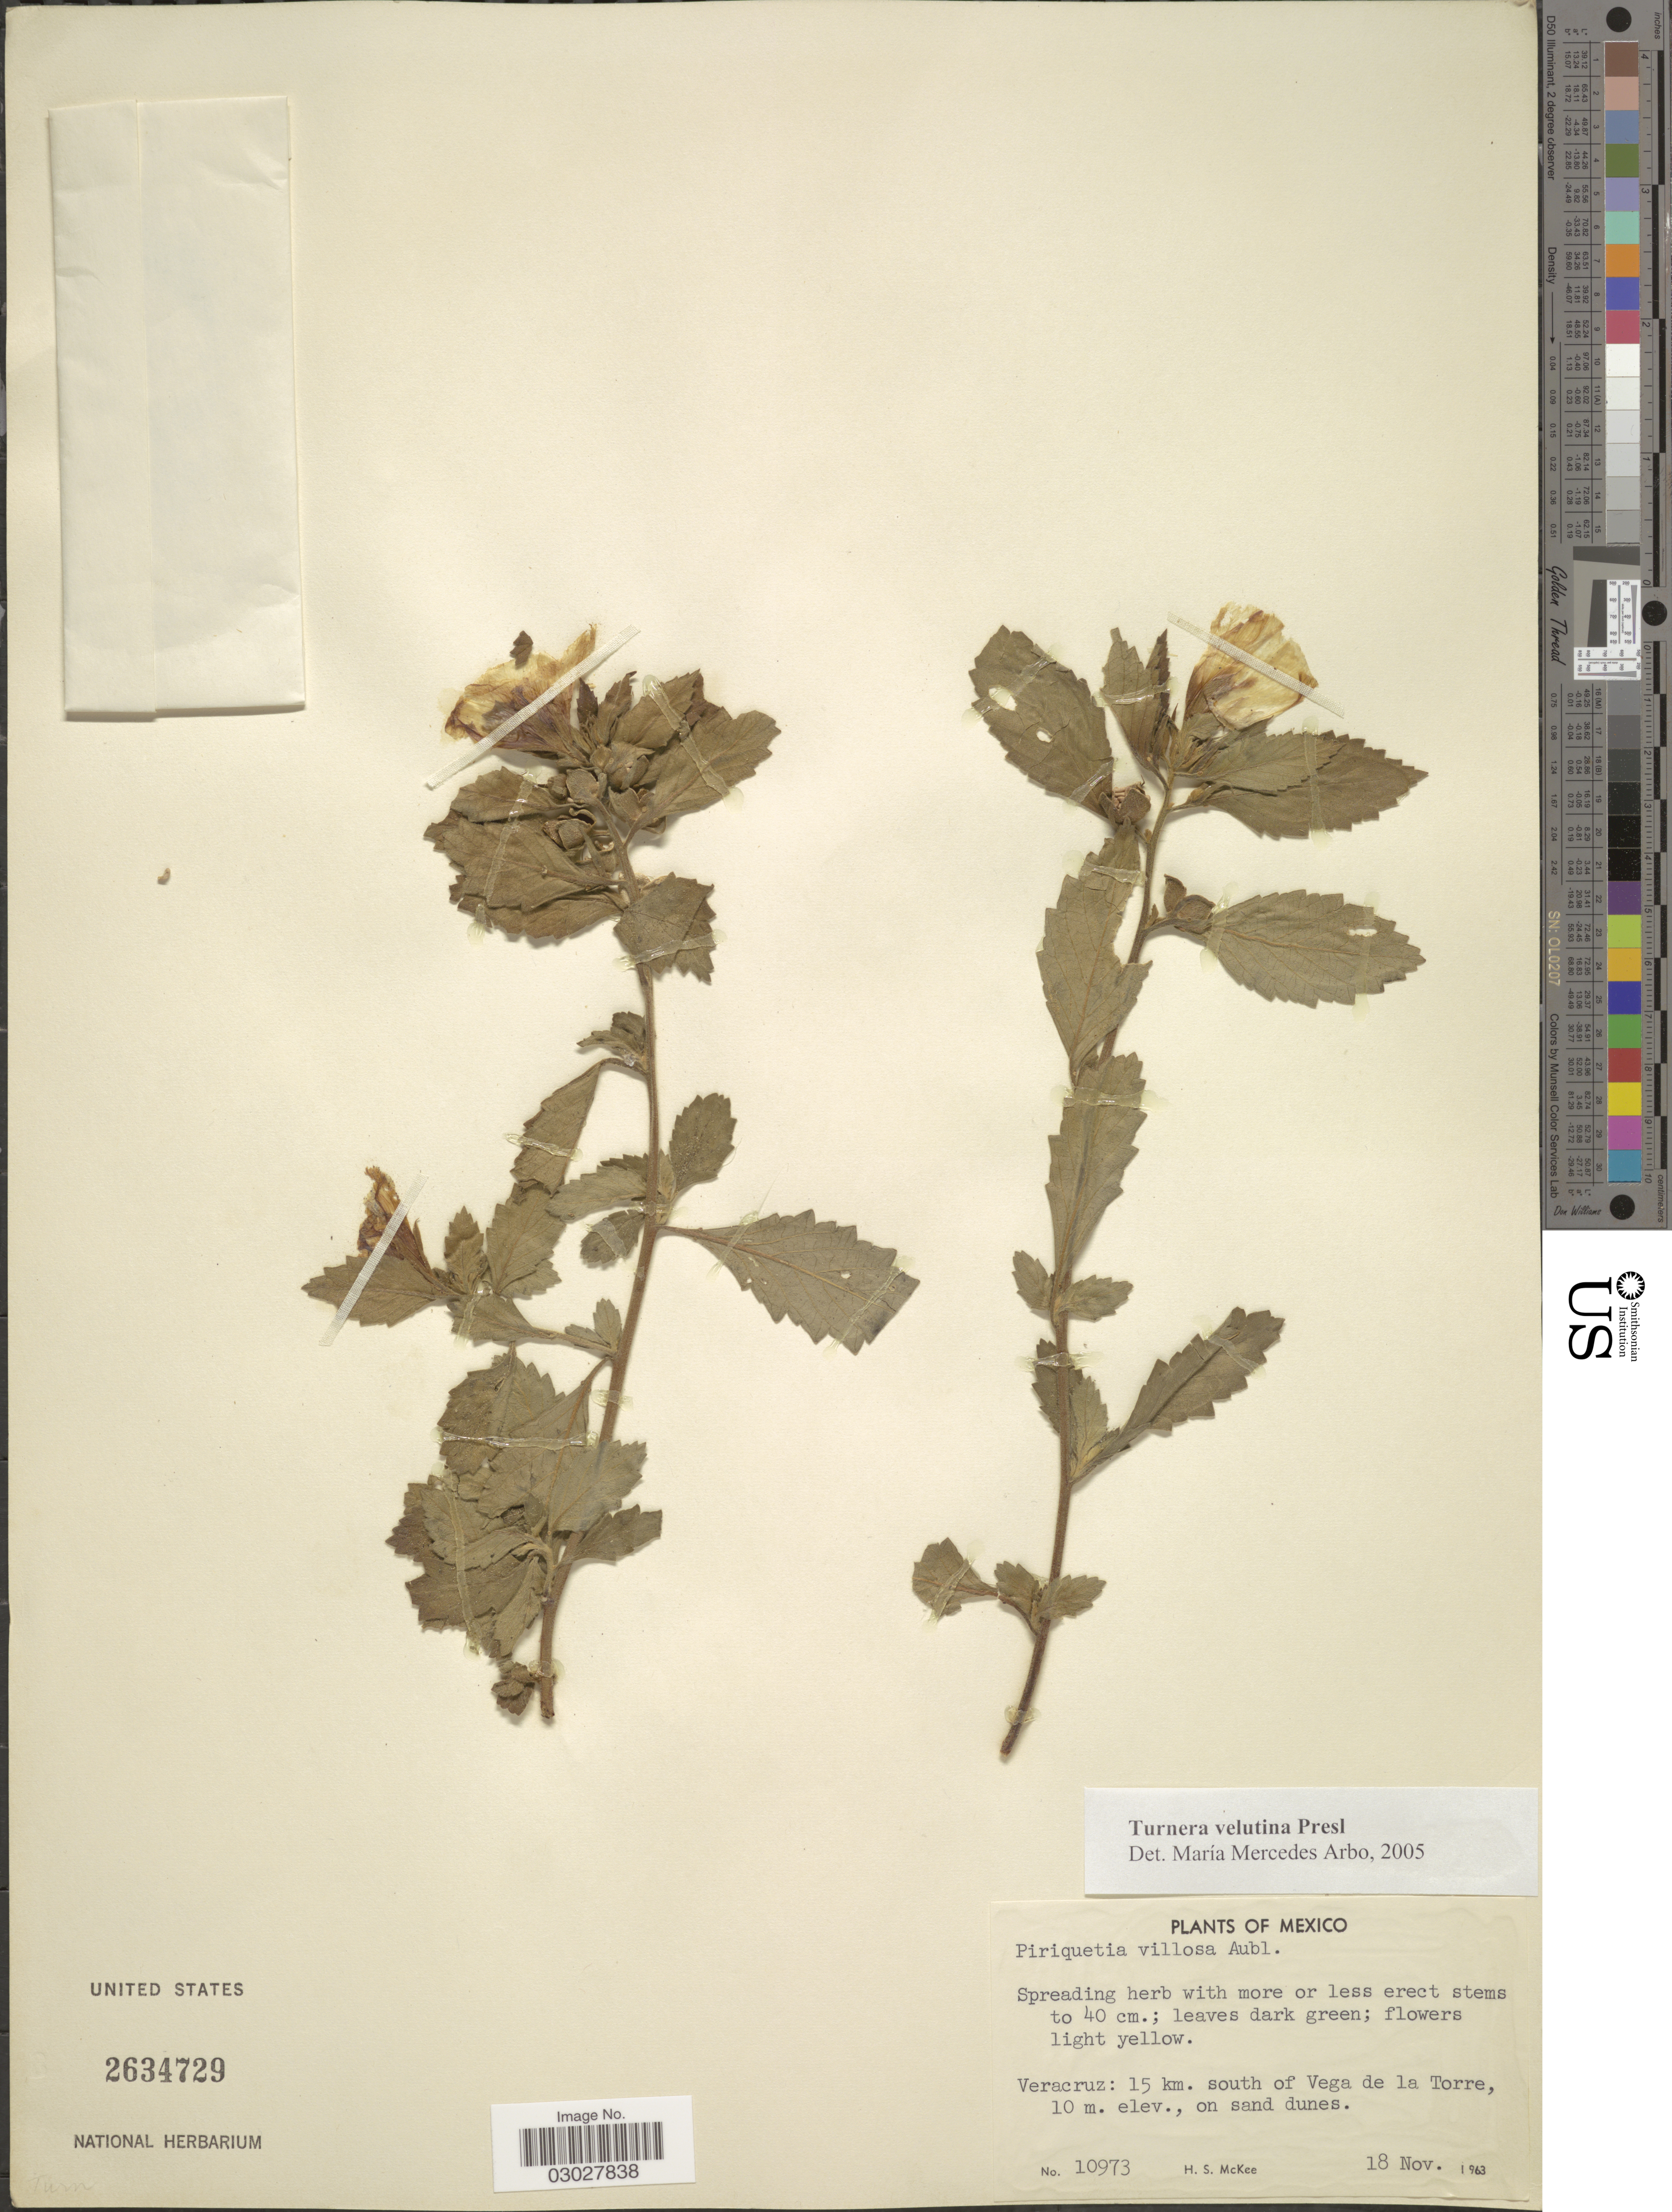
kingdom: Plantae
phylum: Tracheophyta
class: Magnoliopsida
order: Malpighiales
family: Turneraceae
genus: Turnera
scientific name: Turnera velutina Benth., nom. illeg.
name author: Benth.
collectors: H. S. McKee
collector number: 10973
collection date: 1963-11-18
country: Mexico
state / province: Veracruz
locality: Veracruz: 15 km. south of Vega de la Torre.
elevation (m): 10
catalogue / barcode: US 2634729